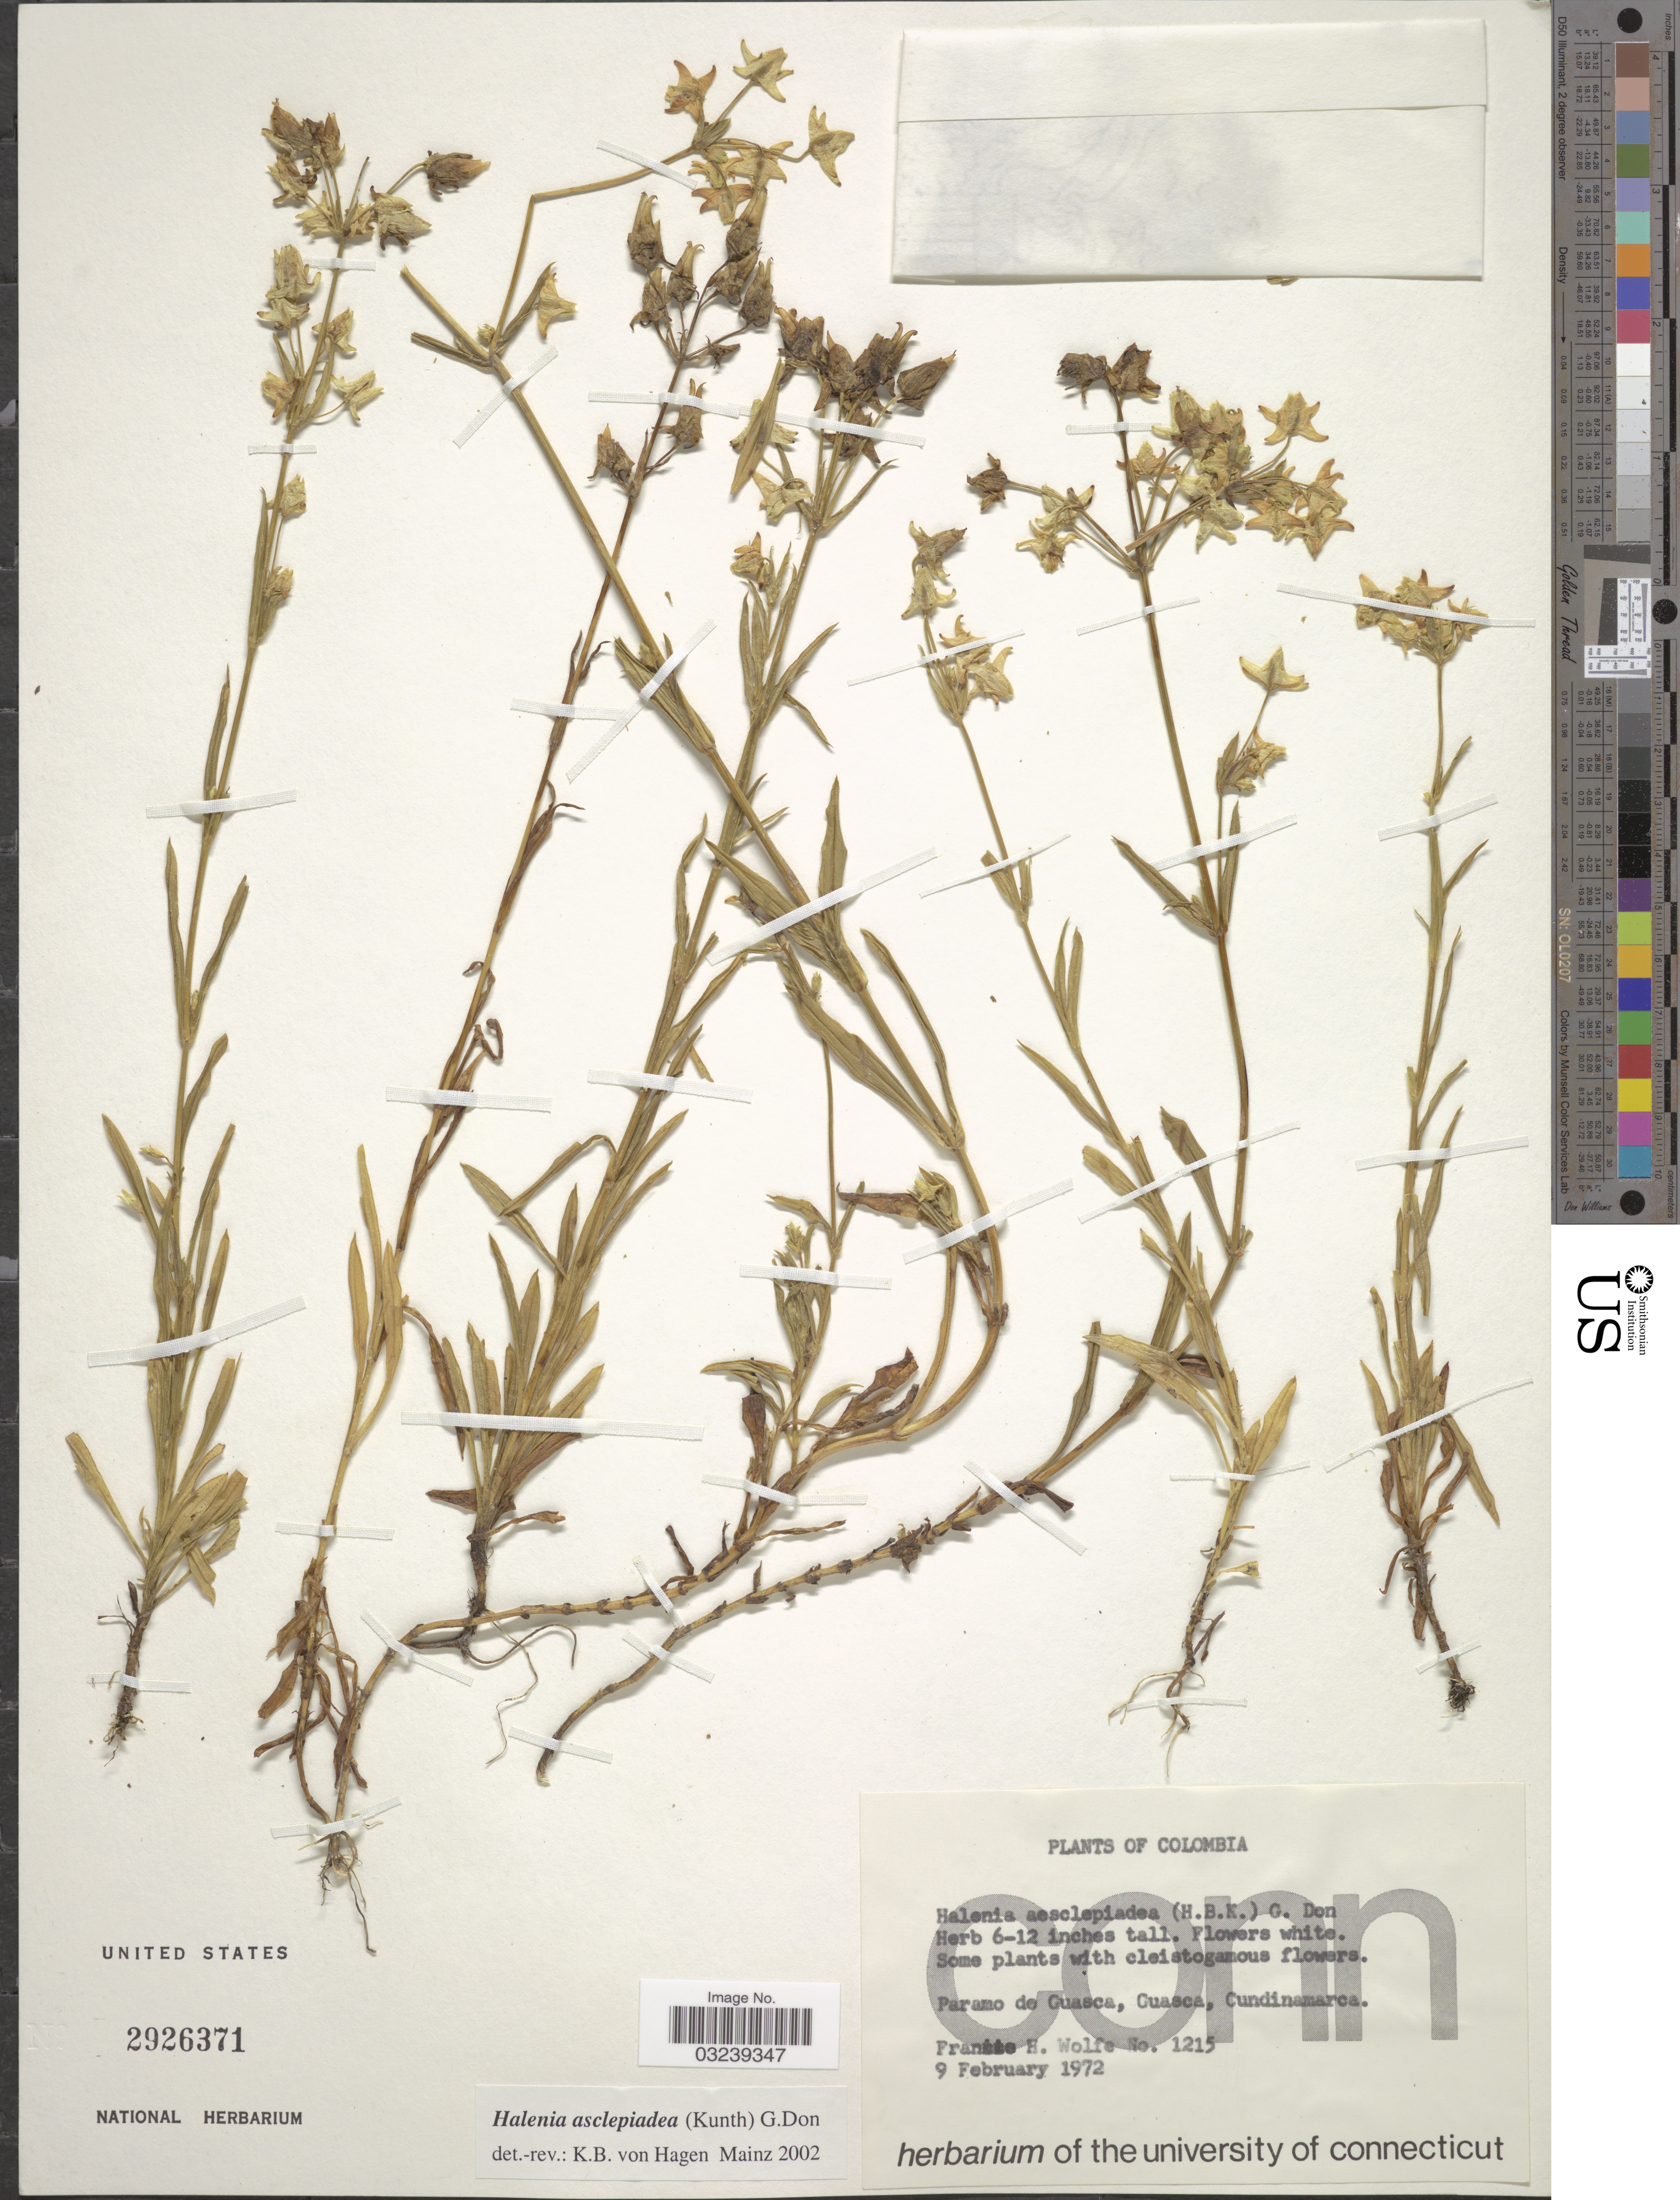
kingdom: Plantae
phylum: Tracheophyta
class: Magnoliopsida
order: Gentianales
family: Gentianaceae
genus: Halenia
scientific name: Halenia asclepiadea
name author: (Kunth) G. Don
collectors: F. Wolfe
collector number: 1215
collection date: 1972-02-09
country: Colombia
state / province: Cundinamarca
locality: Paramo de Guasca, Guasca.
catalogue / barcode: US 2926371